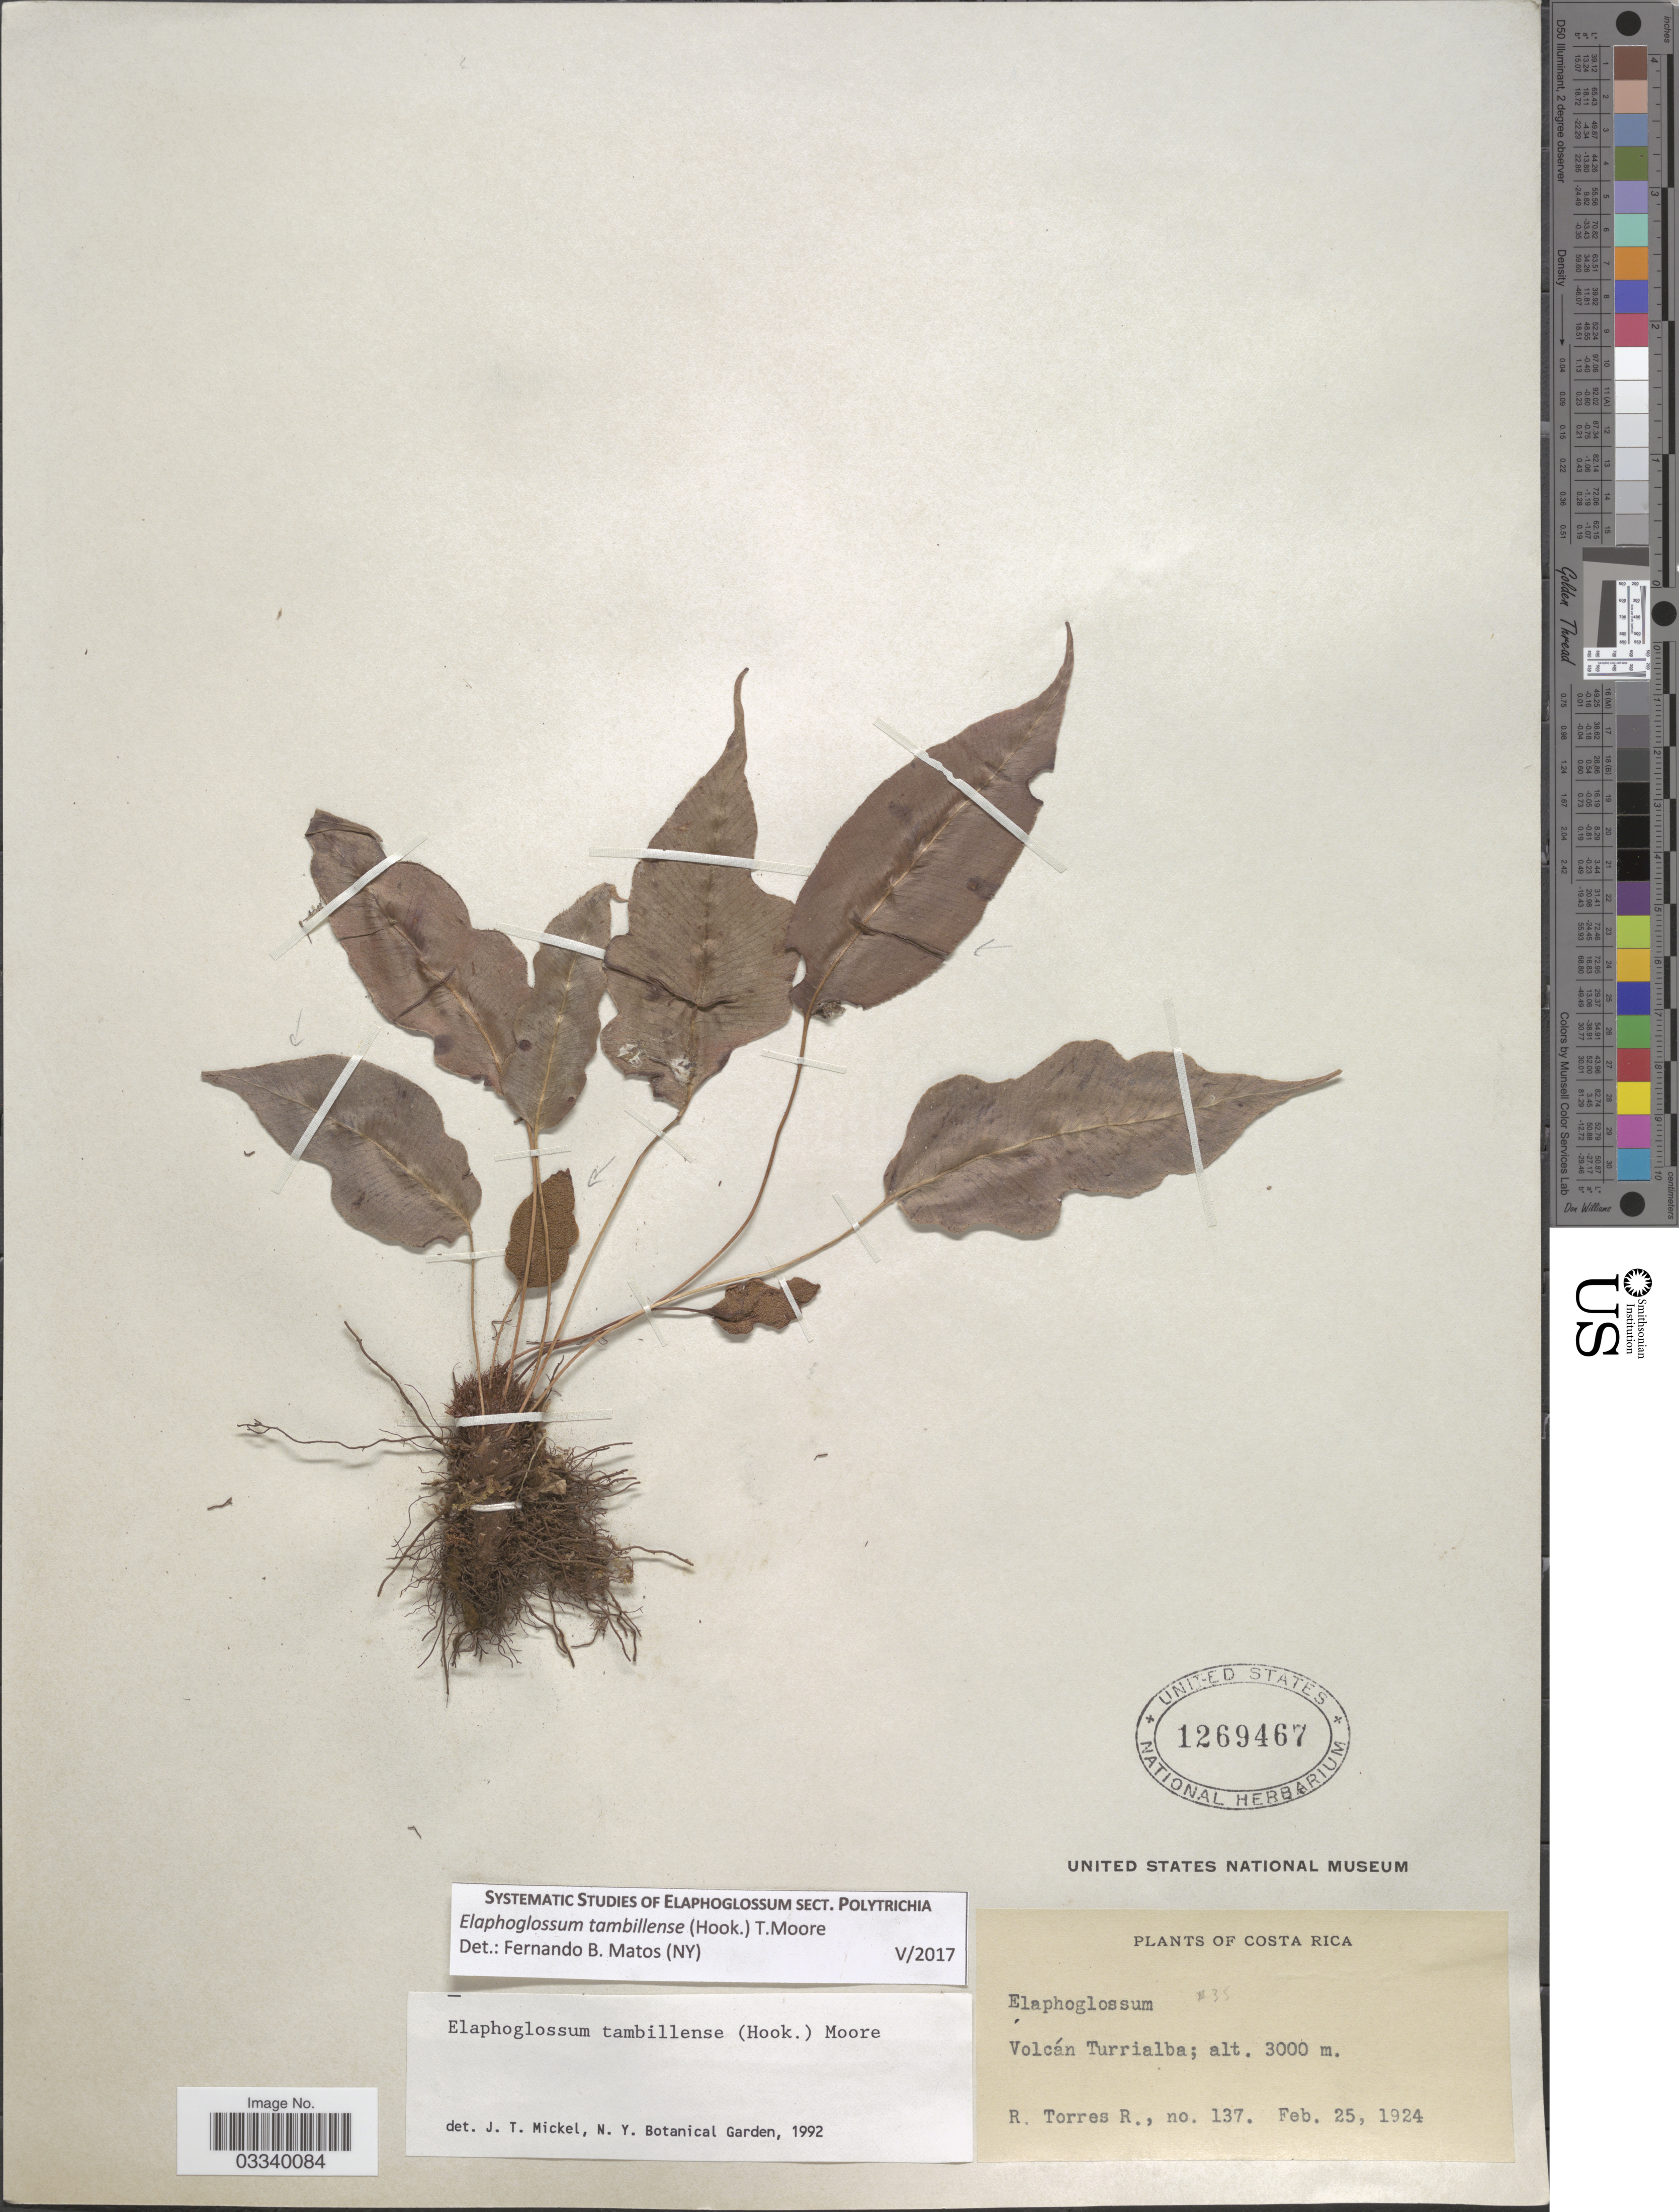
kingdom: Plantae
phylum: Tracheophyta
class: Polypodiopsida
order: Polypodiales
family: Dryopteridaceae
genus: Elaphoglossum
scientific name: Elaphoglossum tambillense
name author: (Hook.) T. Moore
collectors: R. Torres R.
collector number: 137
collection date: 1924-02-25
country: Costa Rica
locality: Volcán Turrialba.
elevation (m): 3000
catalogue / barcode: US 1269467